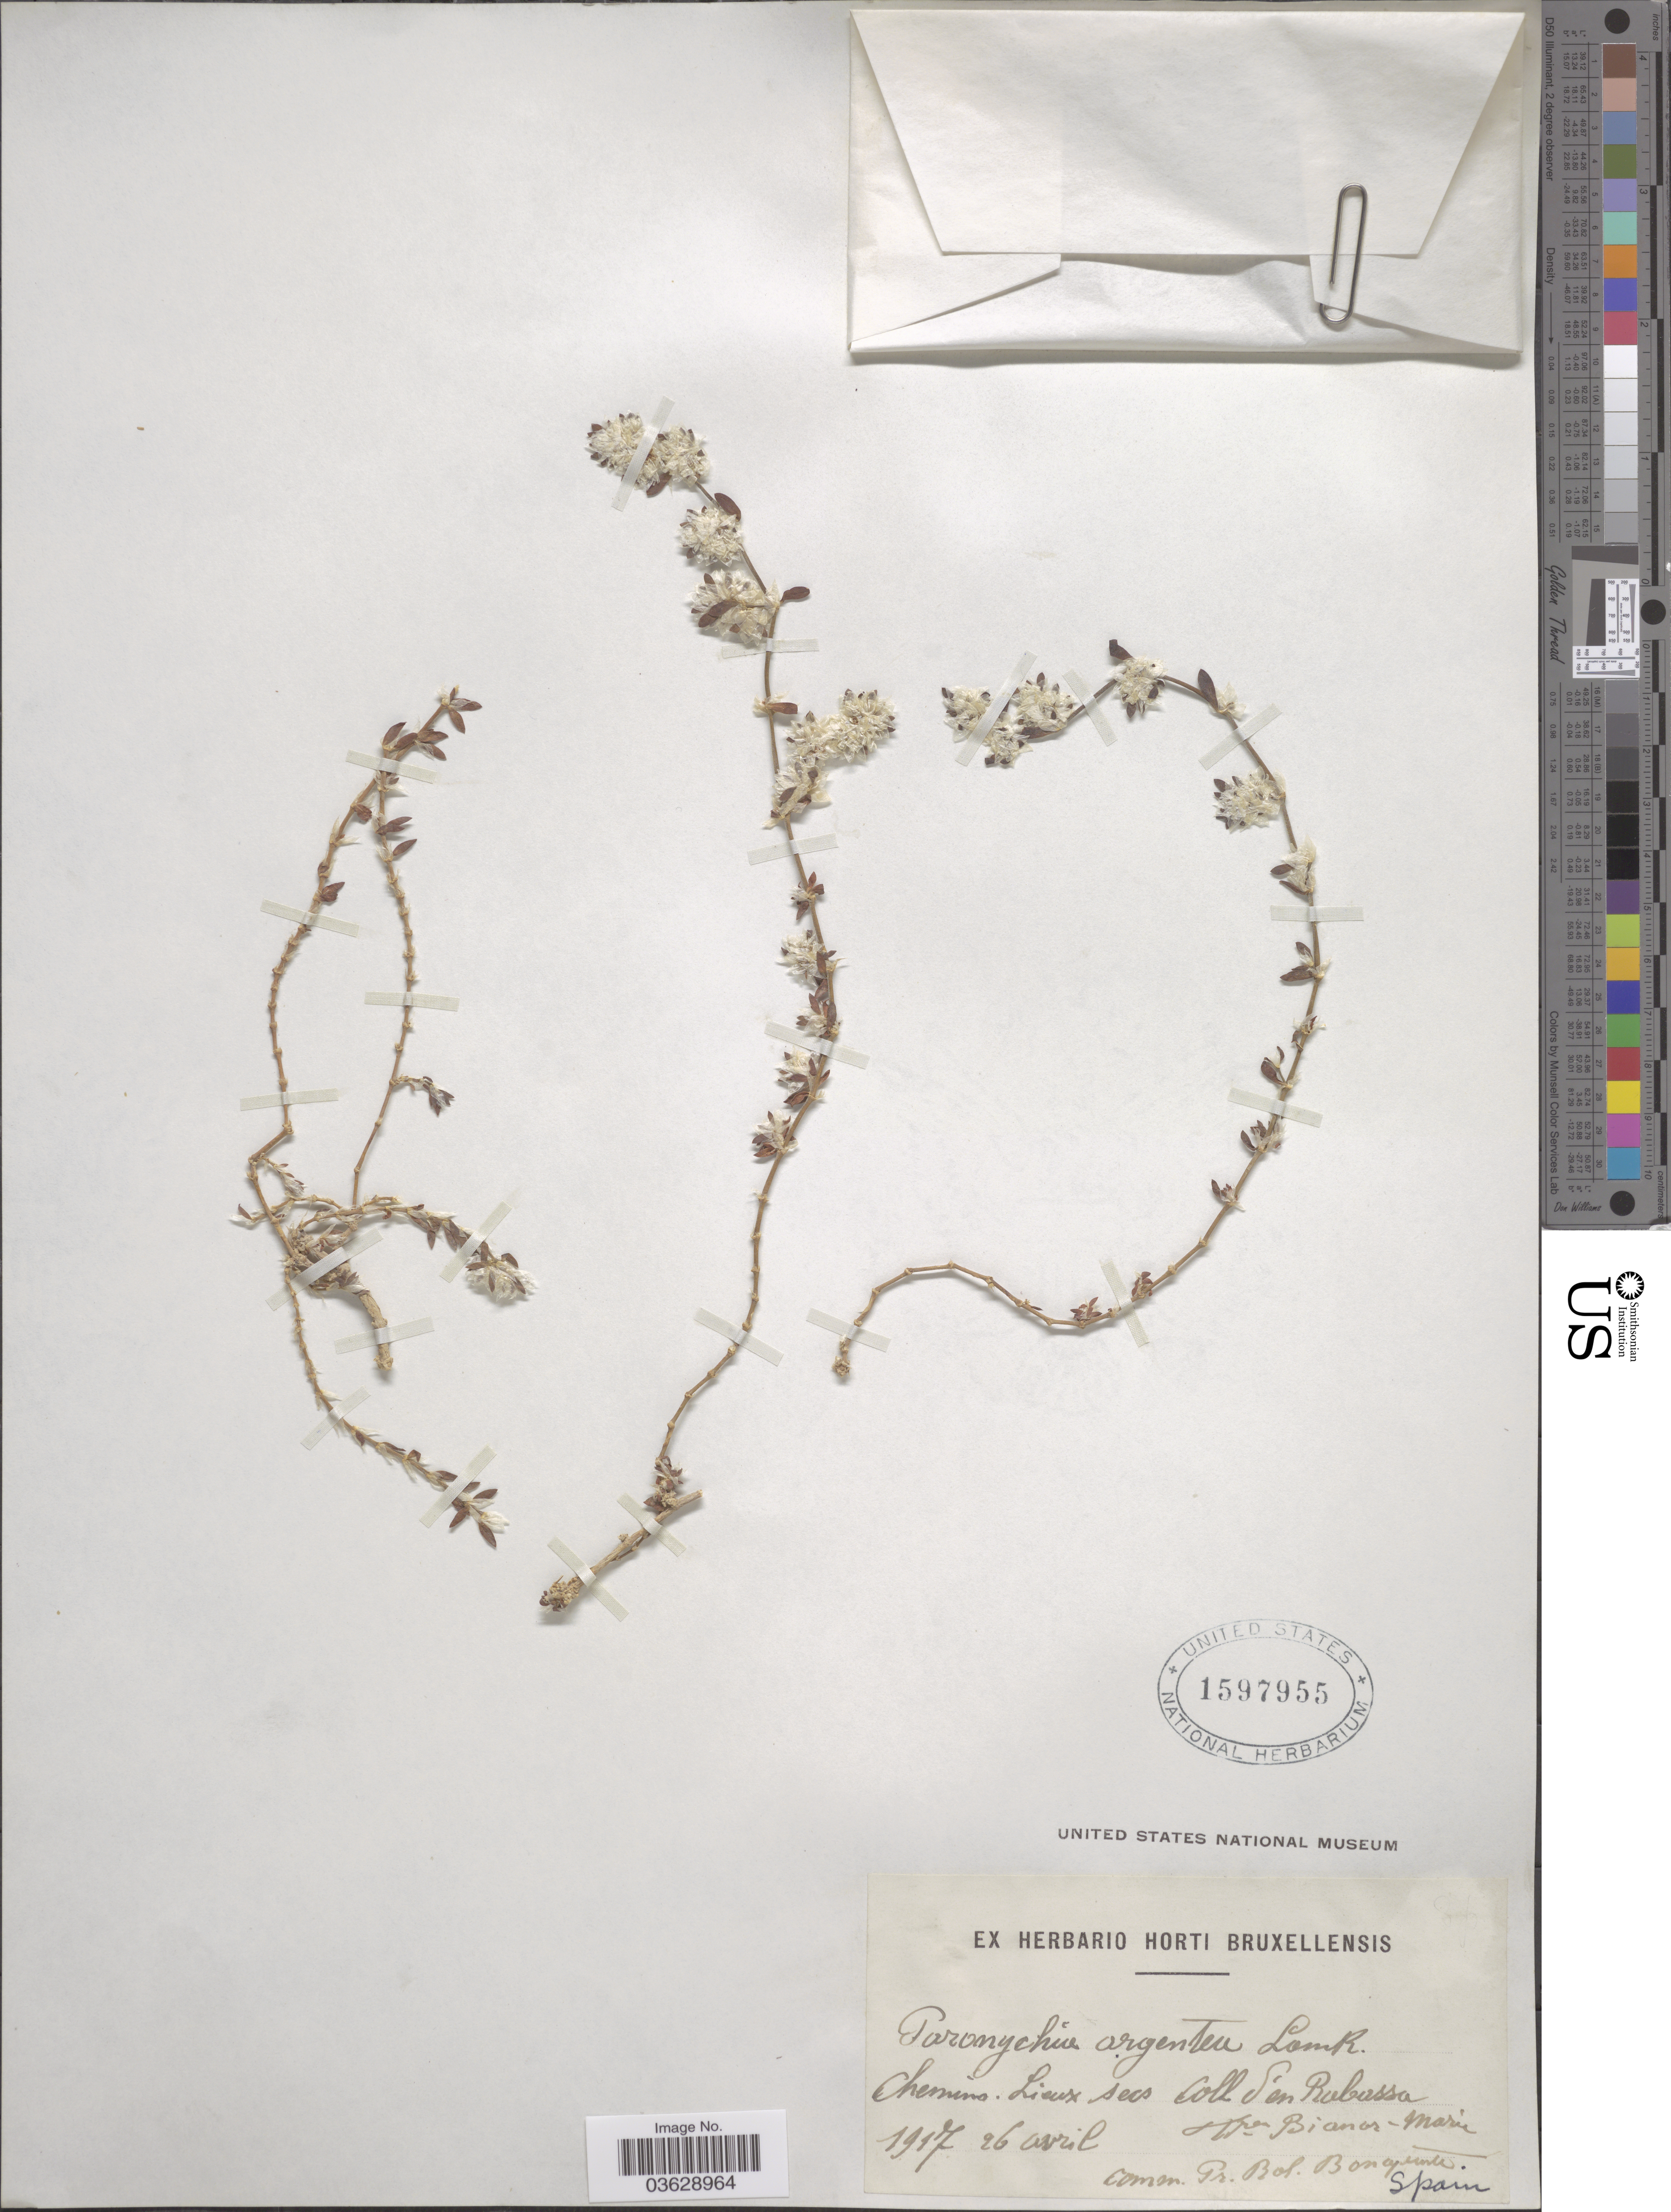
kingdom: Plantae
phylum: Tracheophyta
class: Magnoliopsida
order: Caryophyllales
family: Caryophyllaceae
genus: Paronychia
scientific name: Paronychia argentea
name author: Lam.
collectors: F. Bianor-Marie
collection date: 1917-04-26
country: Spain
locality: Chemins. Lieux secs Coll d'en Rabassa.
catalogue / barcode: US 1597955